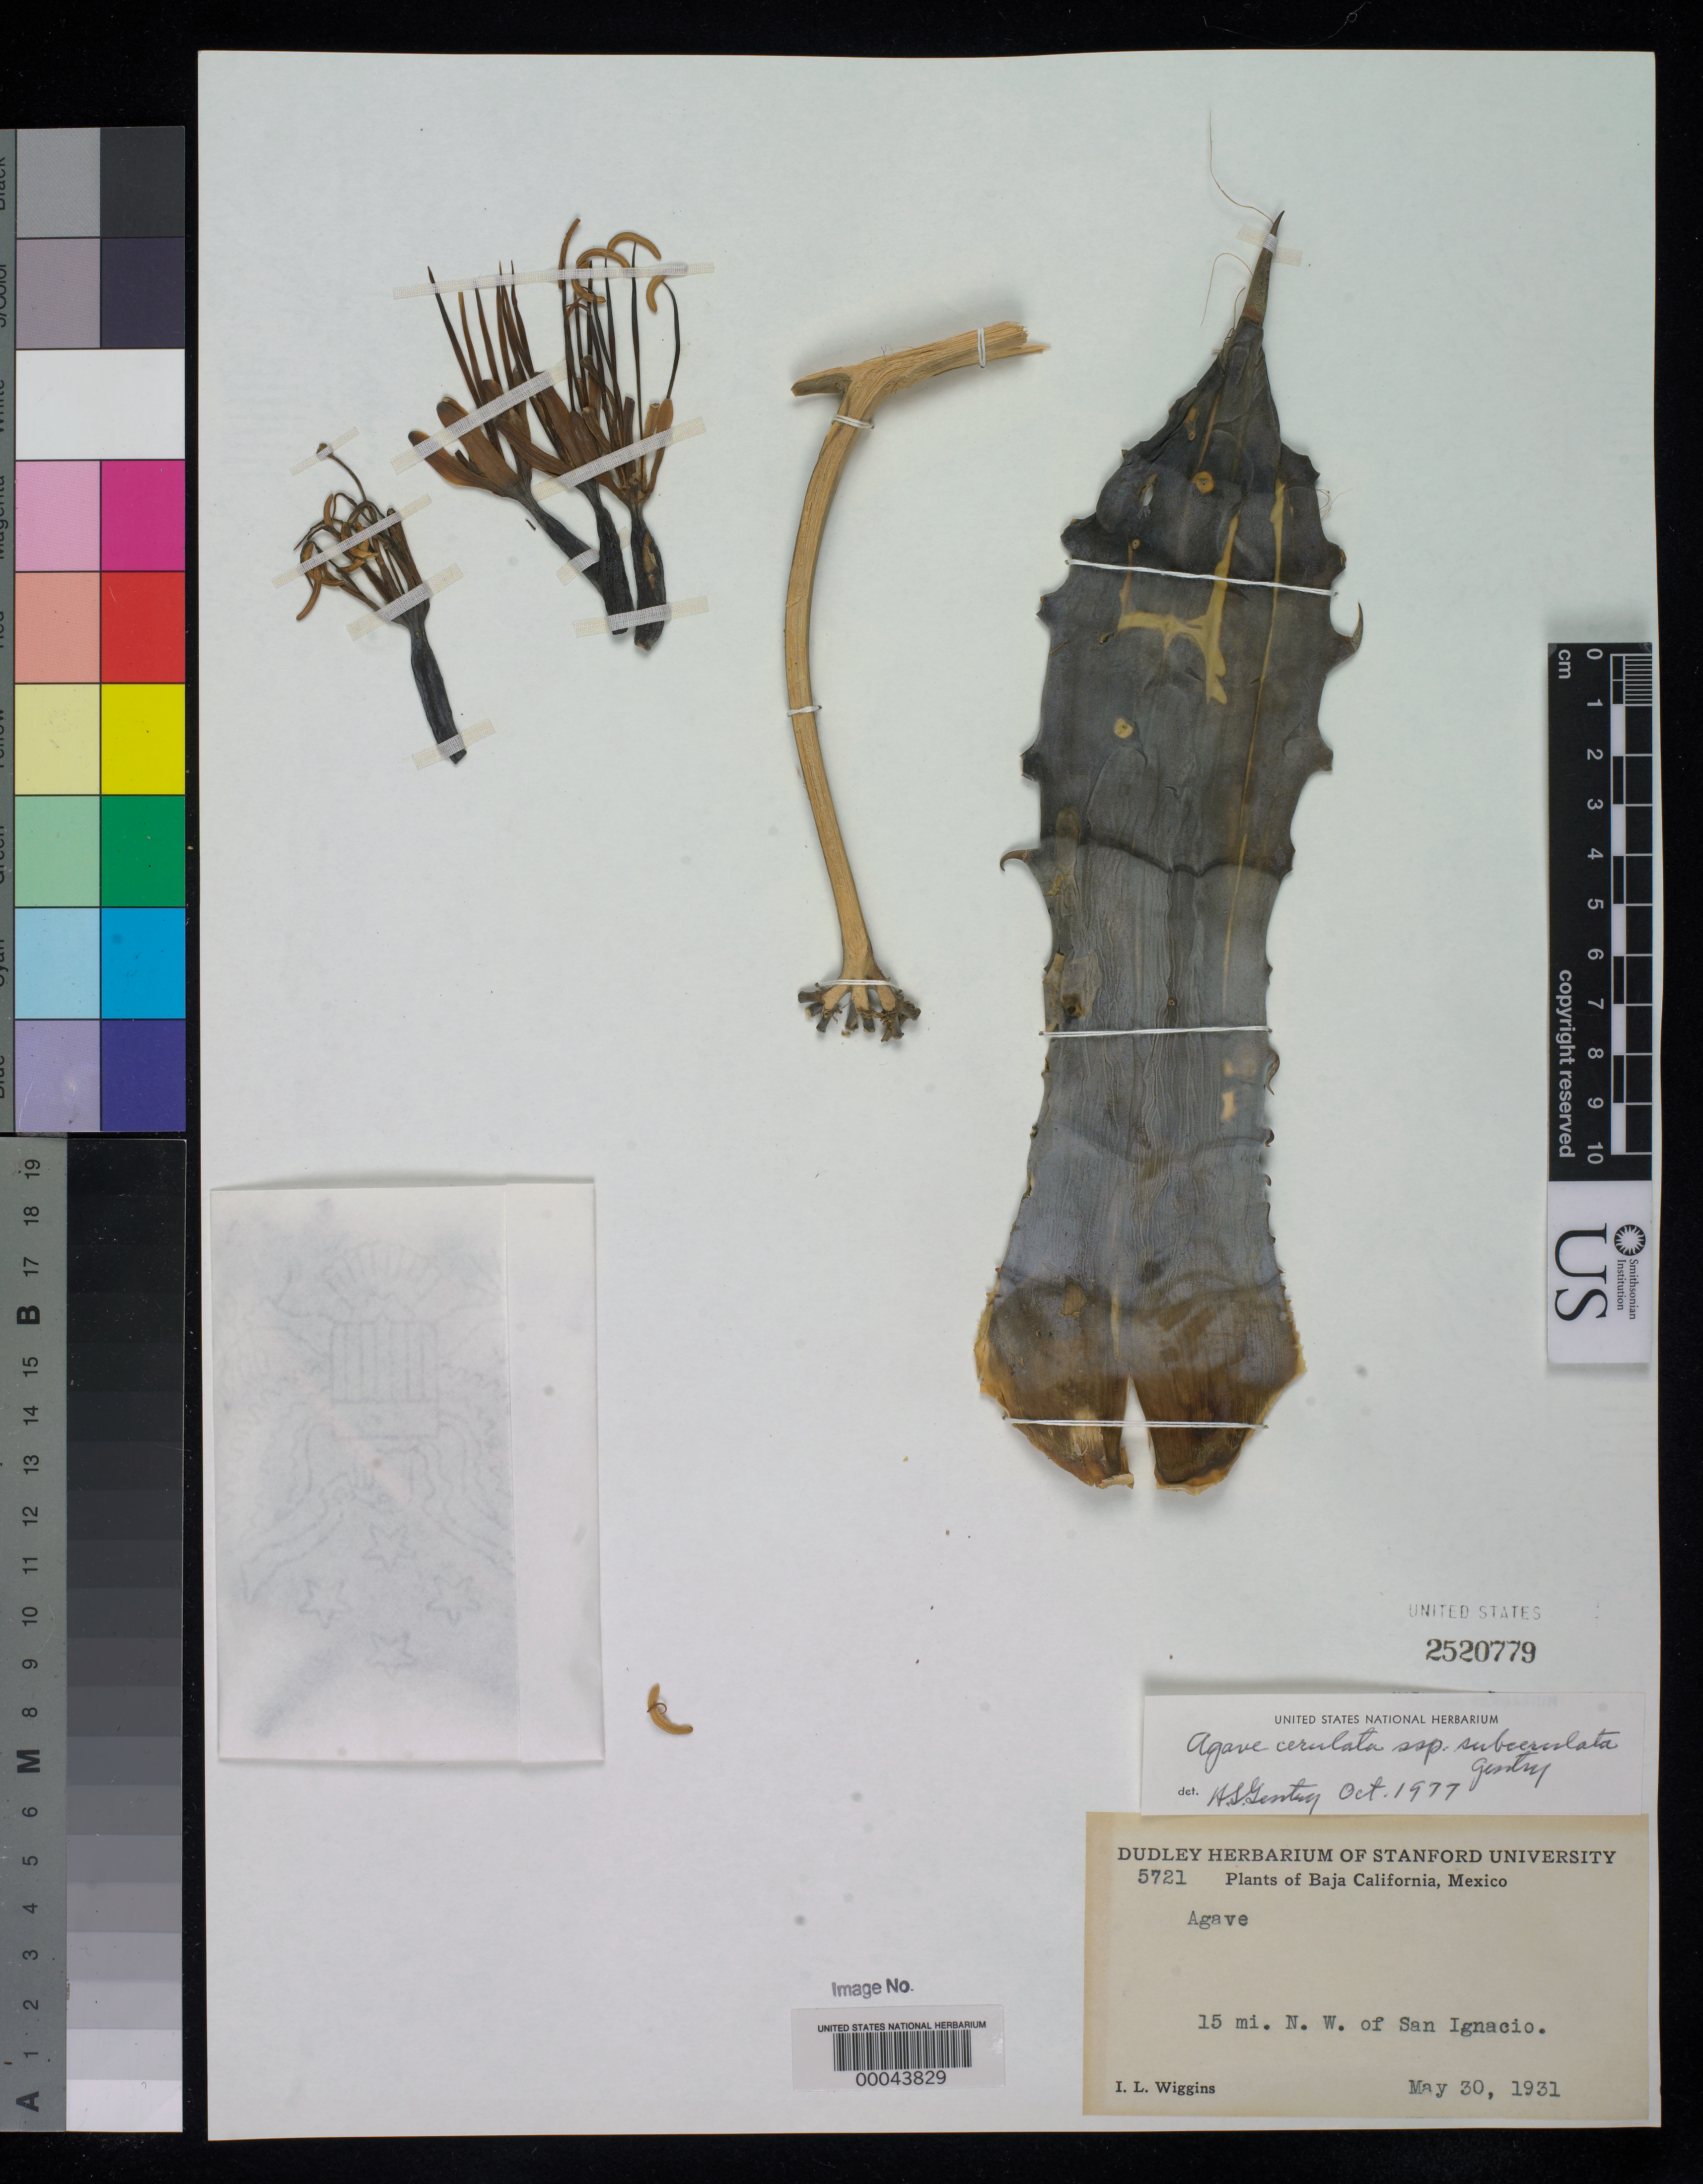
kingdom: Plantae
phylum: Tracheophyta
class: Liliopsida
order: Asparagales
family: Asparagaceae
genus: Agave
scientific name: Agave cerulata subsp. subcerulata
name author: Gentry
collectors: I. L. Wiggins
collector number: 5721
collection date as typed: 30 May 1931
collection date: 1931-05-30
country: Mexico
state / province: Baja California Sur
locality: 15 mi NW of San Ignacio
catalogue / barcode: US 2520779